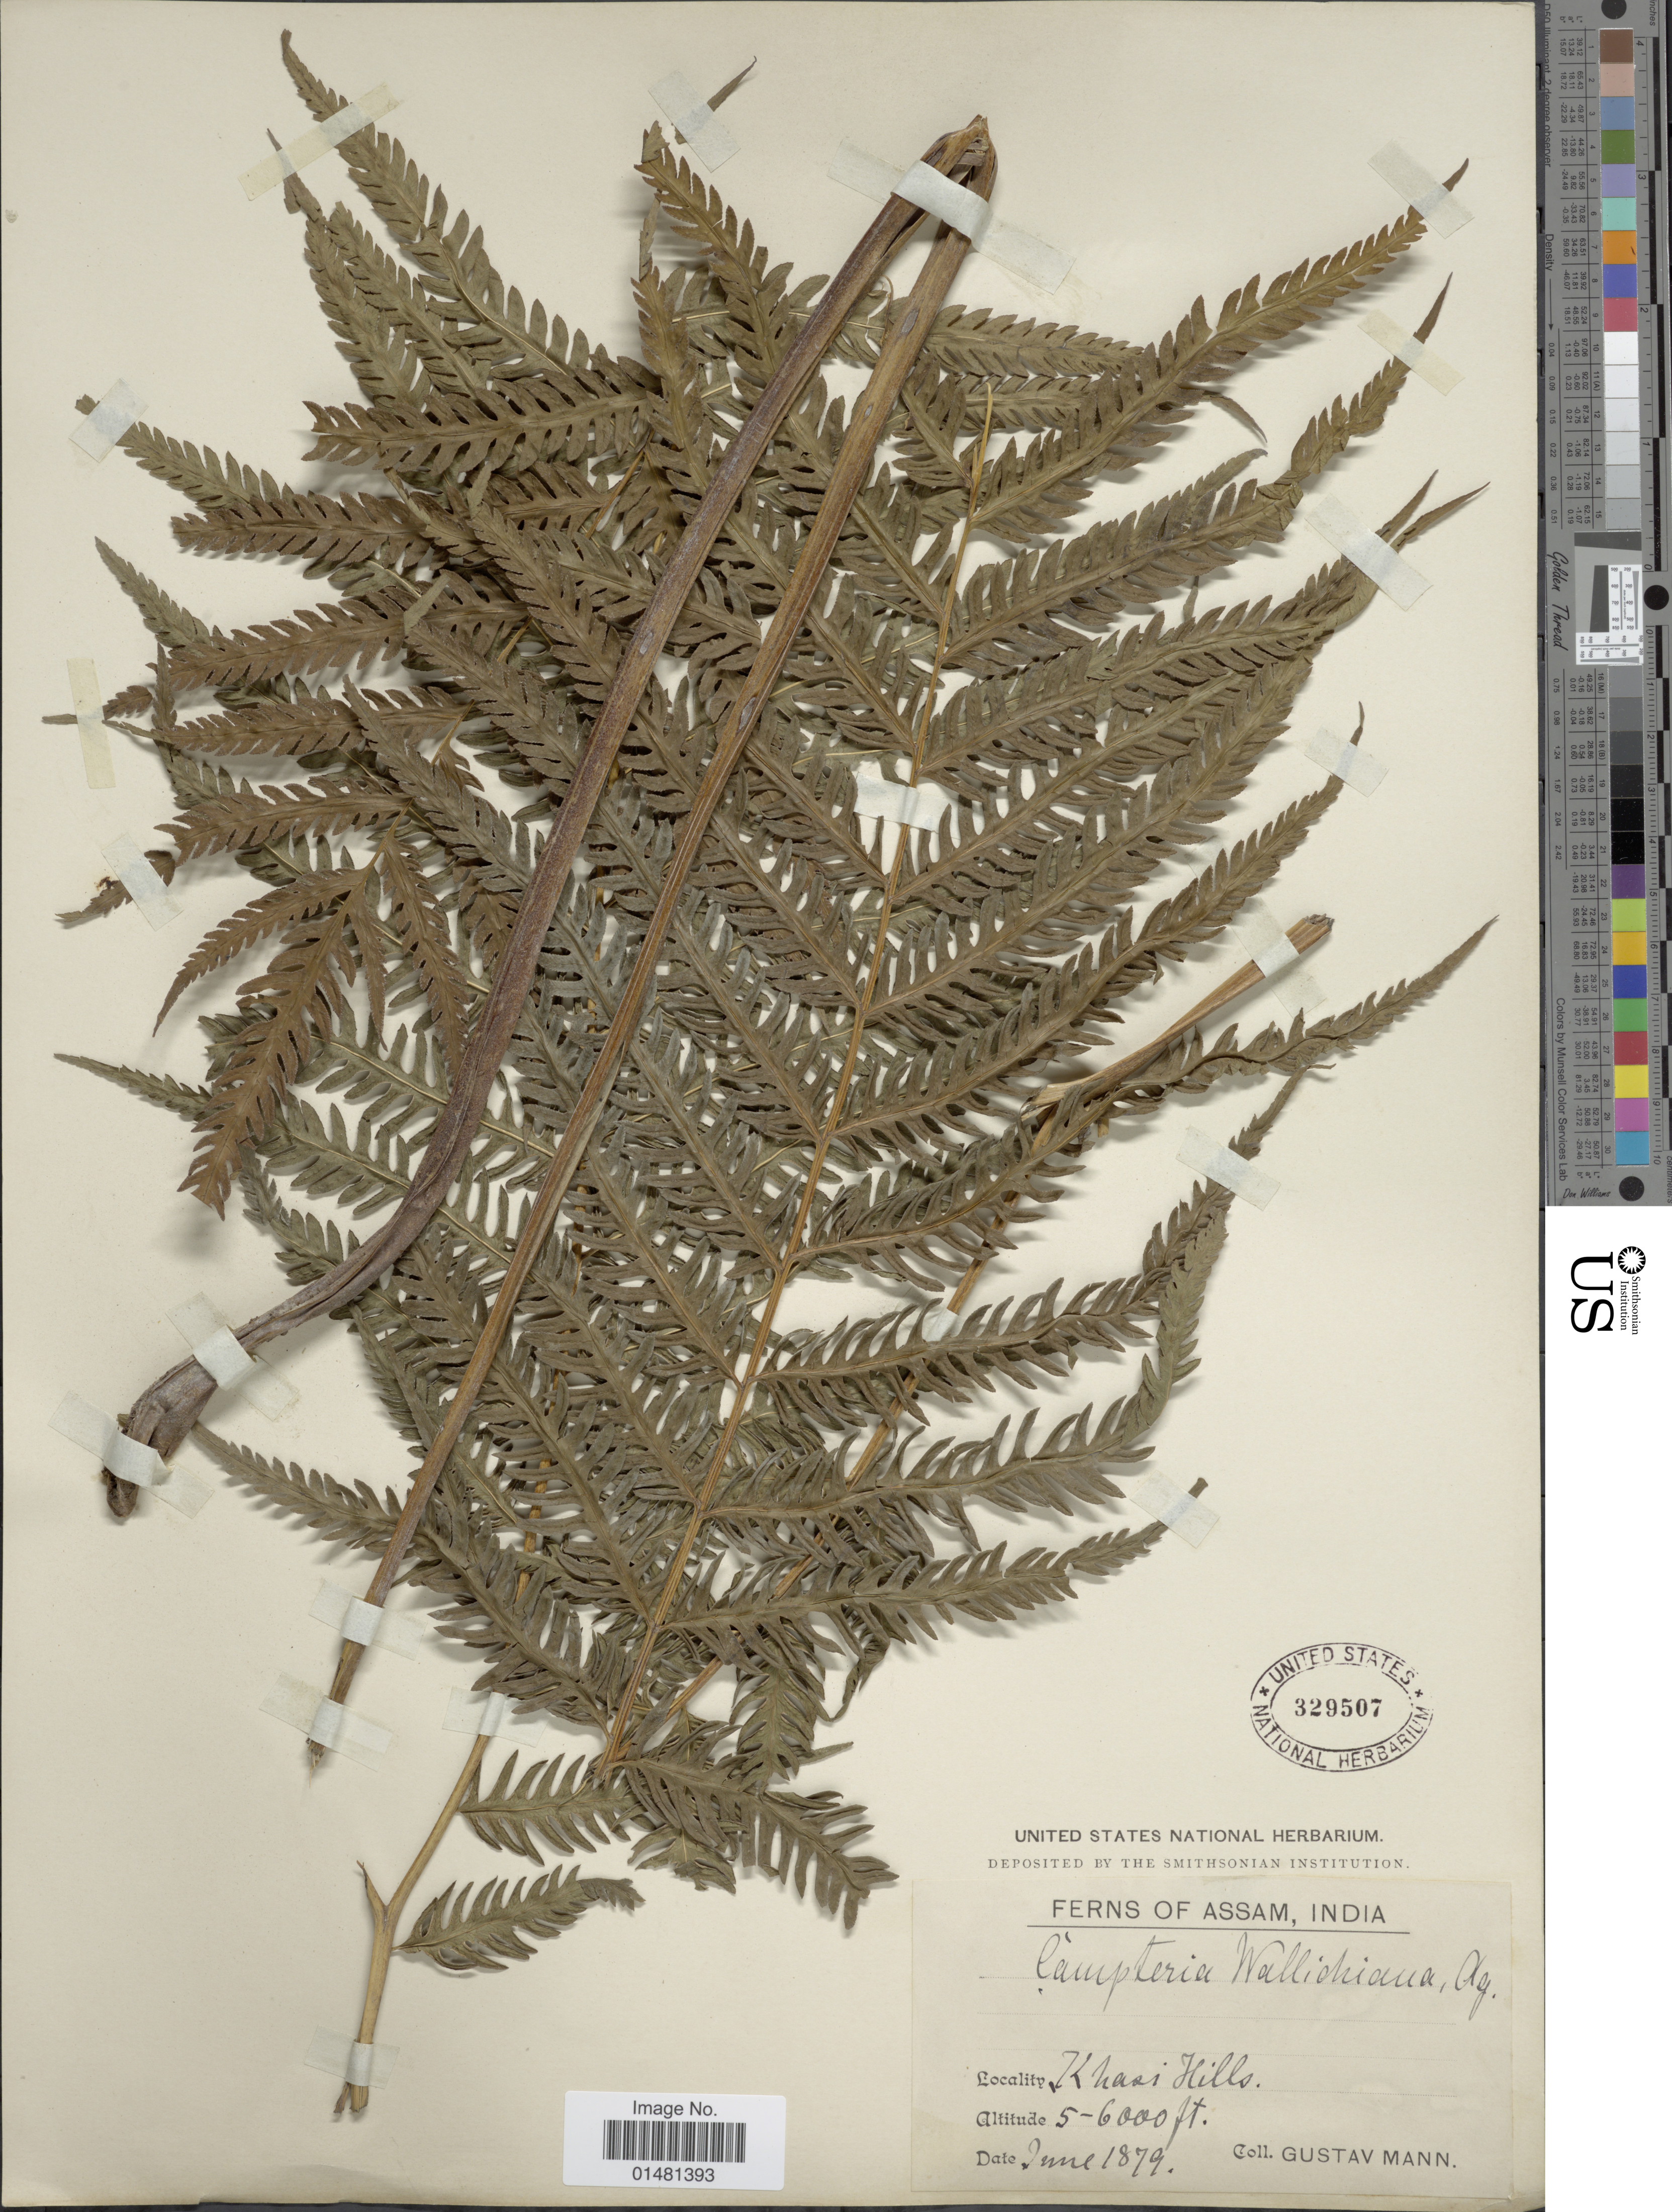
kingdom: Plantae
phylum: Tracheophyta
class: Polypodiopsida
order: Polypodiales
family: Pteridaceae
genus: Pteris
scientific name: Pteris wallichiana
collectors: G. Mann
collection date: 1879-06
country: India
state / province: Meghalaya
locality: Khasi Hills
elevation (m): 1524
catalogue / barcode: US 329507